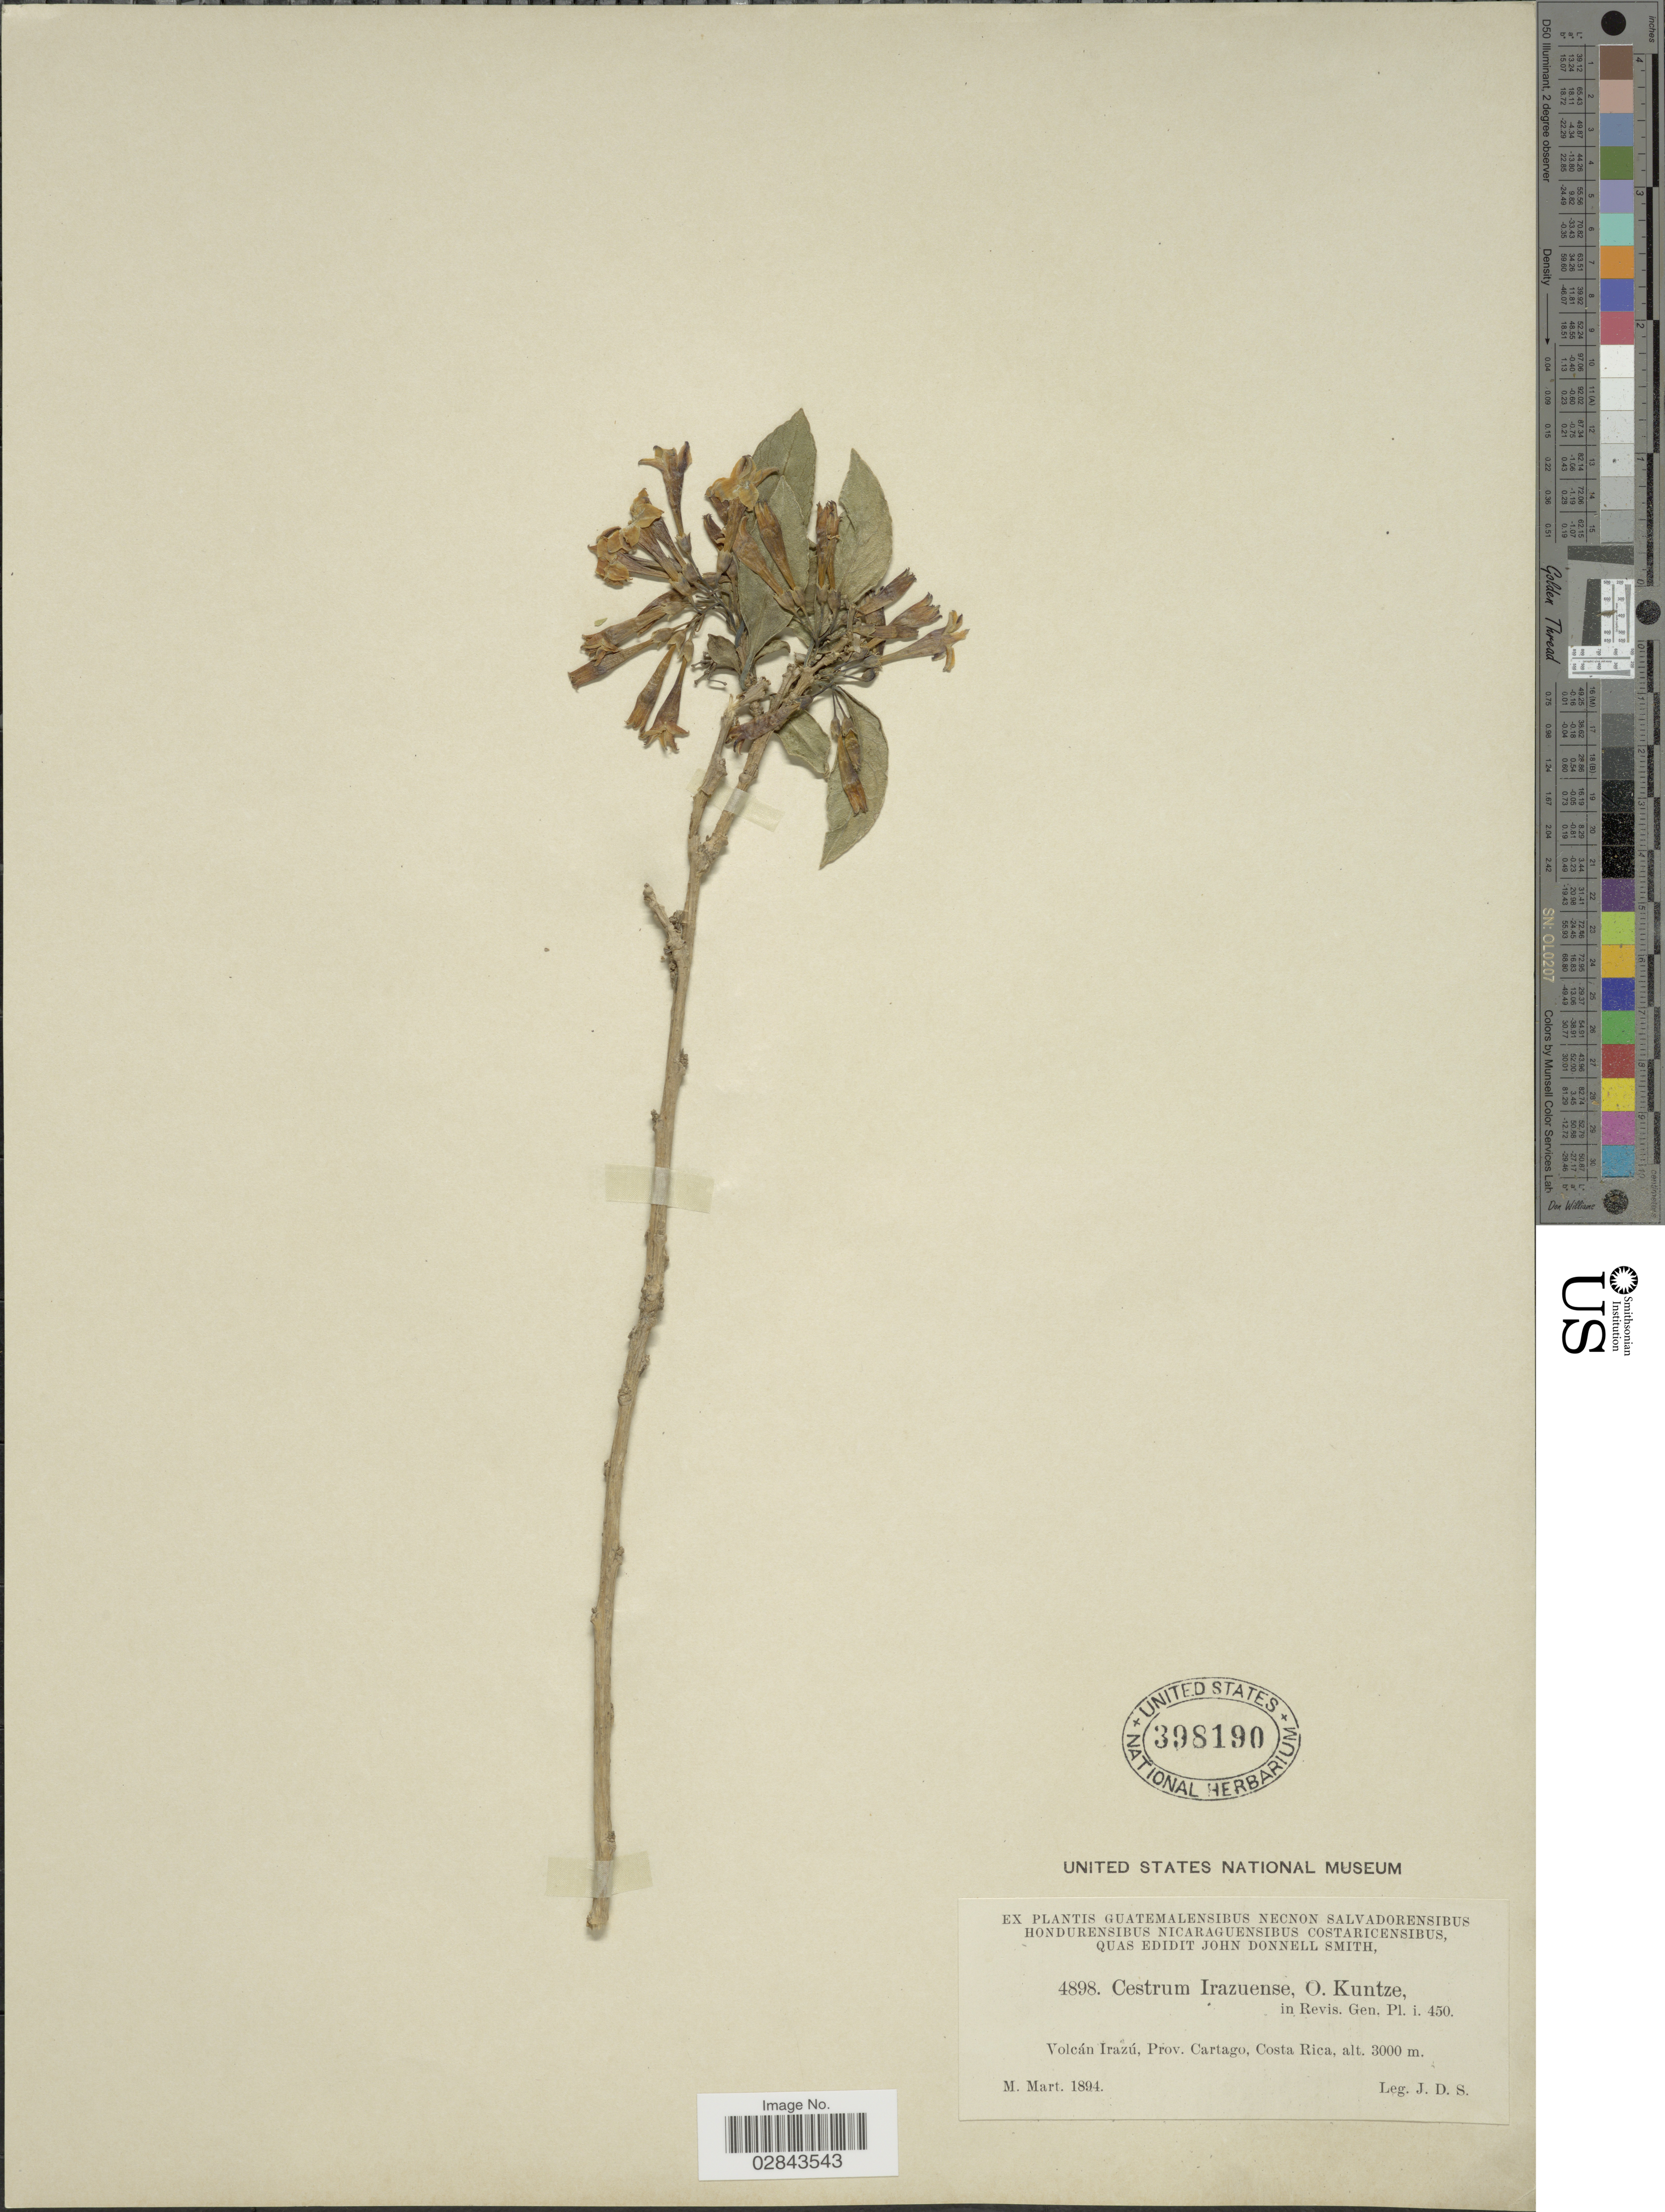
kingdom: Plantae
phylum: Tracheophyta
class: Magnoliopsida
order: Solanales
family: Solanaceae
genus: Cestrum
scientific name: Cestrum irazuense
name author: Kuntze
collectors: J. Donnell Smith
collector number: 4898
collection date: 1894-03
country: Costa Rica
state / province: Cartago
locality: Volcán Irazú, Prov. Cartago.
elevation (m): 3000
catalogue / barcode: US 398190